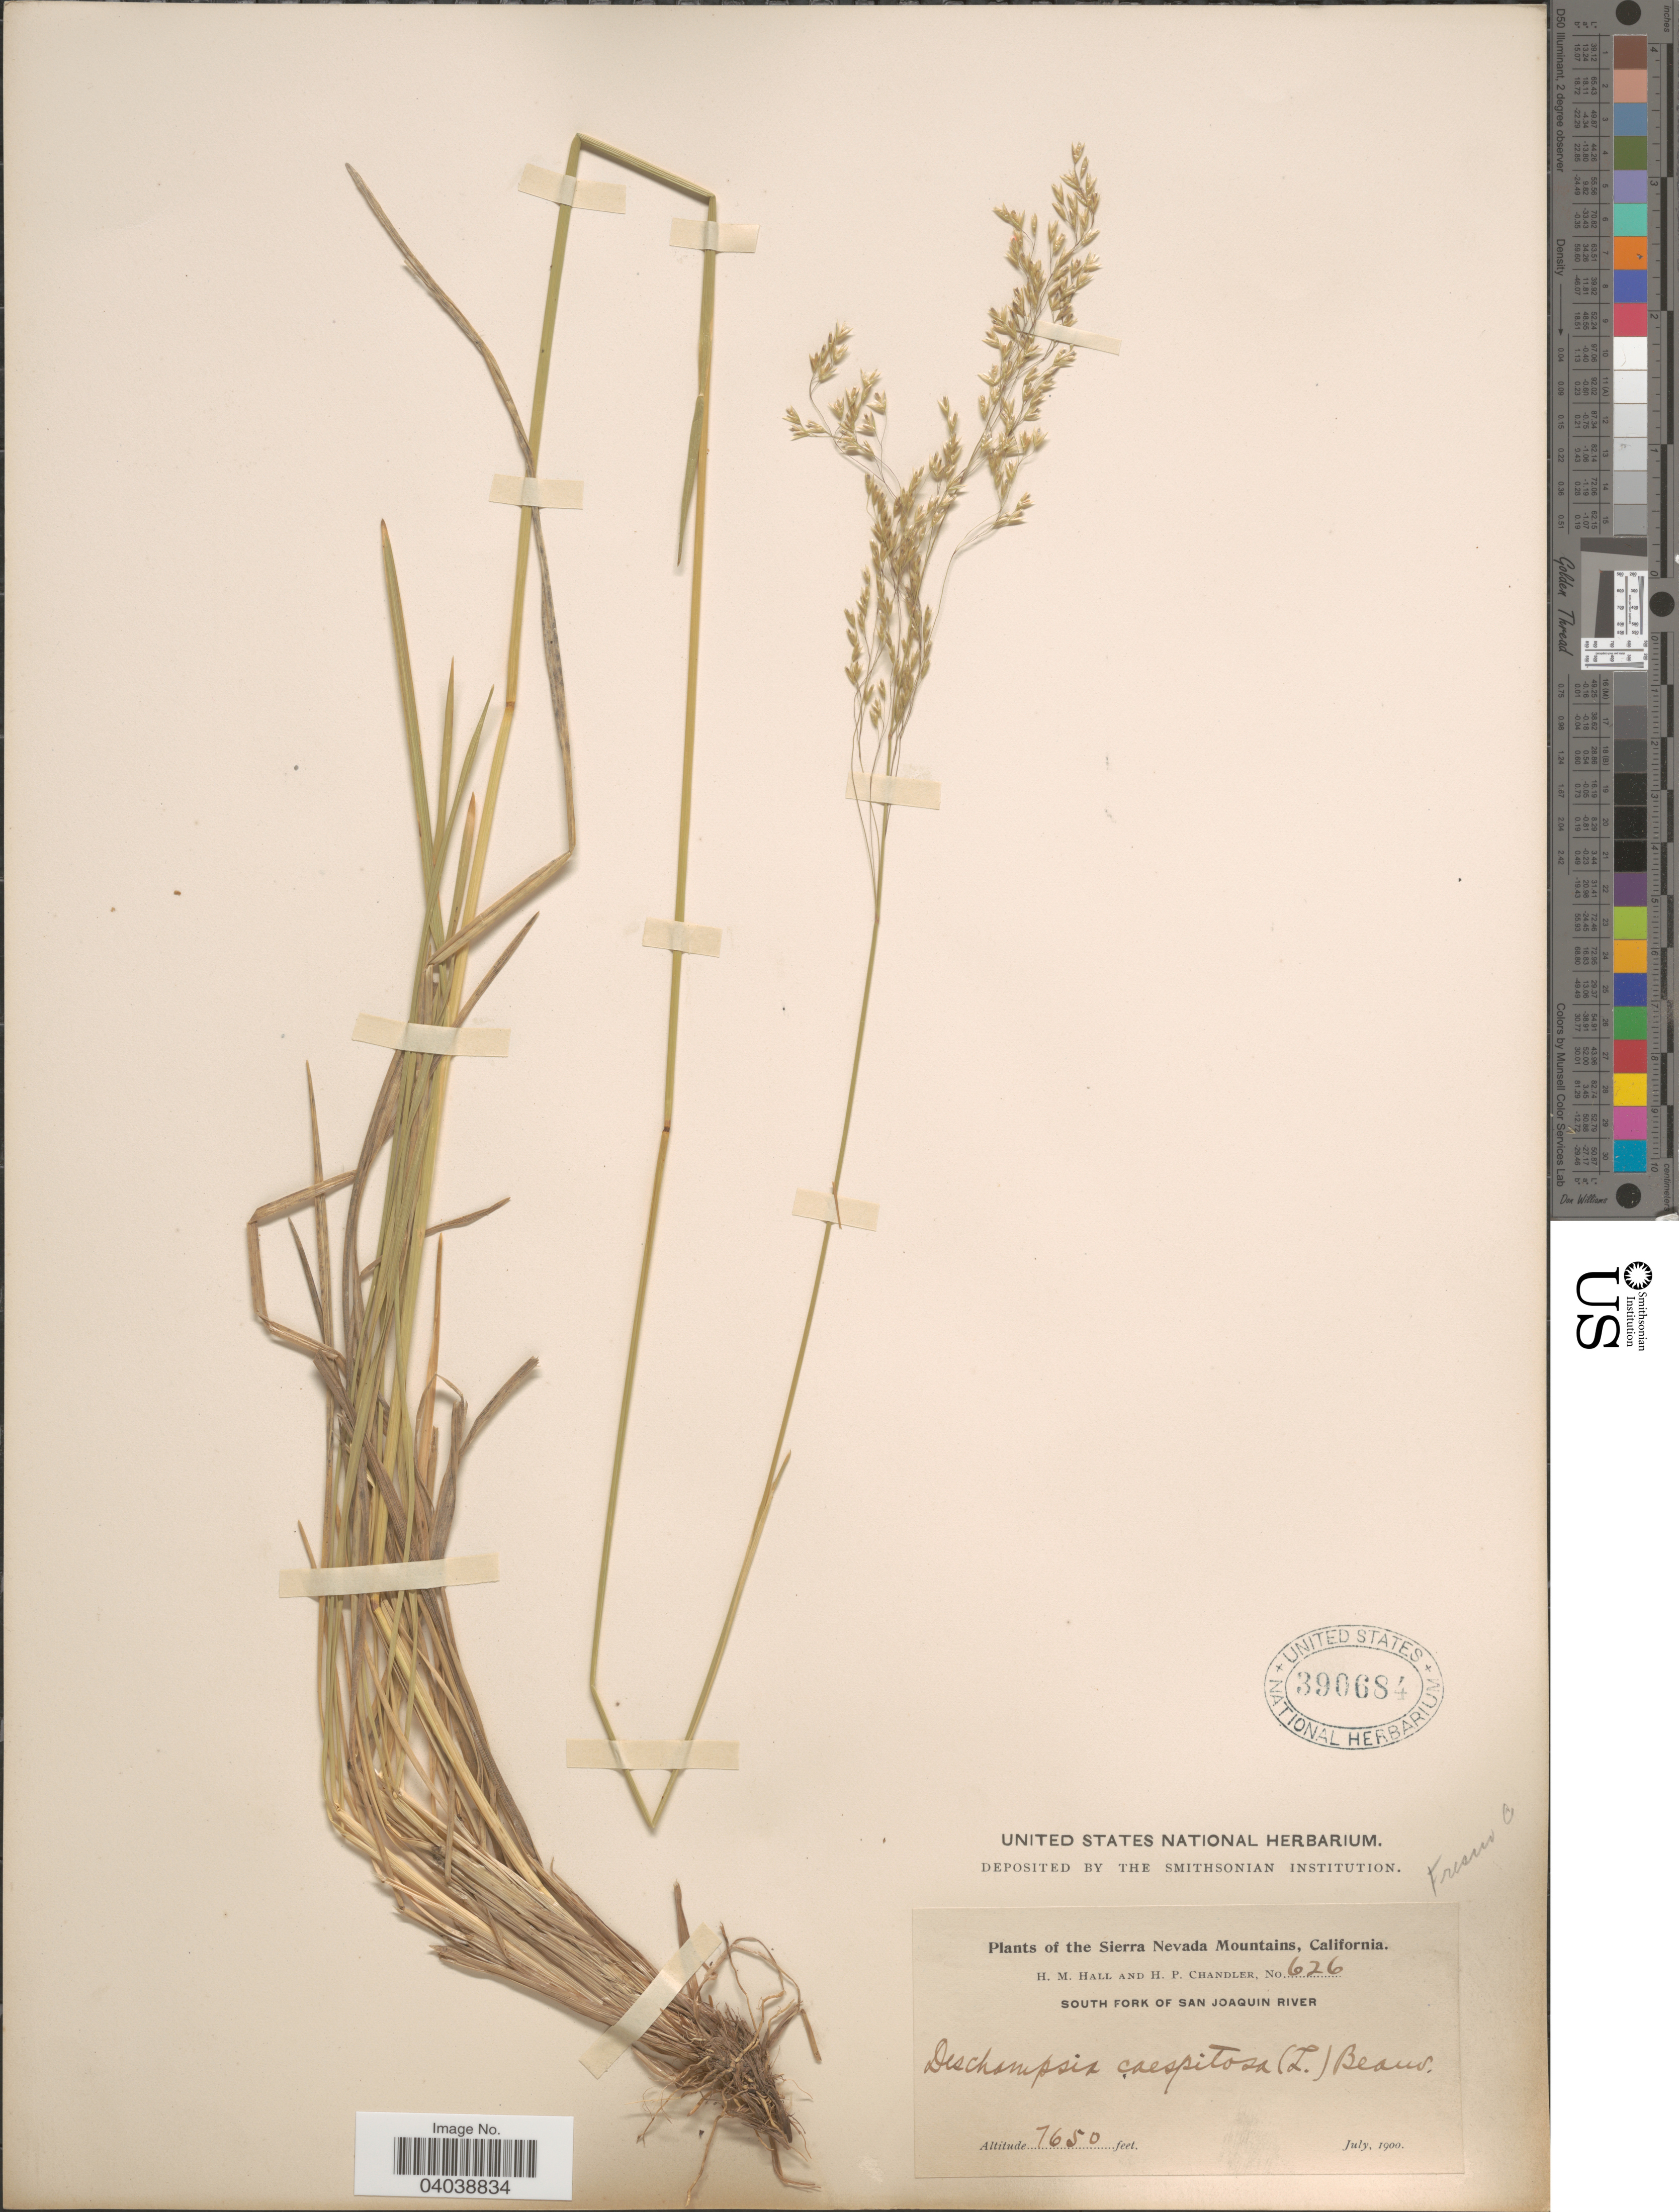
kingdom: Plantae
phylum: Tracheophyta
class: Liliopsida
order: Poales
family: Poaceae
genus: Deschampsia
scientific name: Deschampsia cespitosa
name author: (L.) P. Beauv.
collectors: H. M. Hall & H. Chandler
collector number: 626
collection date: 1900-07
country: United States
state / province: California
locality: Sierra Nevada Mountains. South Fork of San Joaquin River.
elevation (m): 2332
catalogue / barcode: US 390684